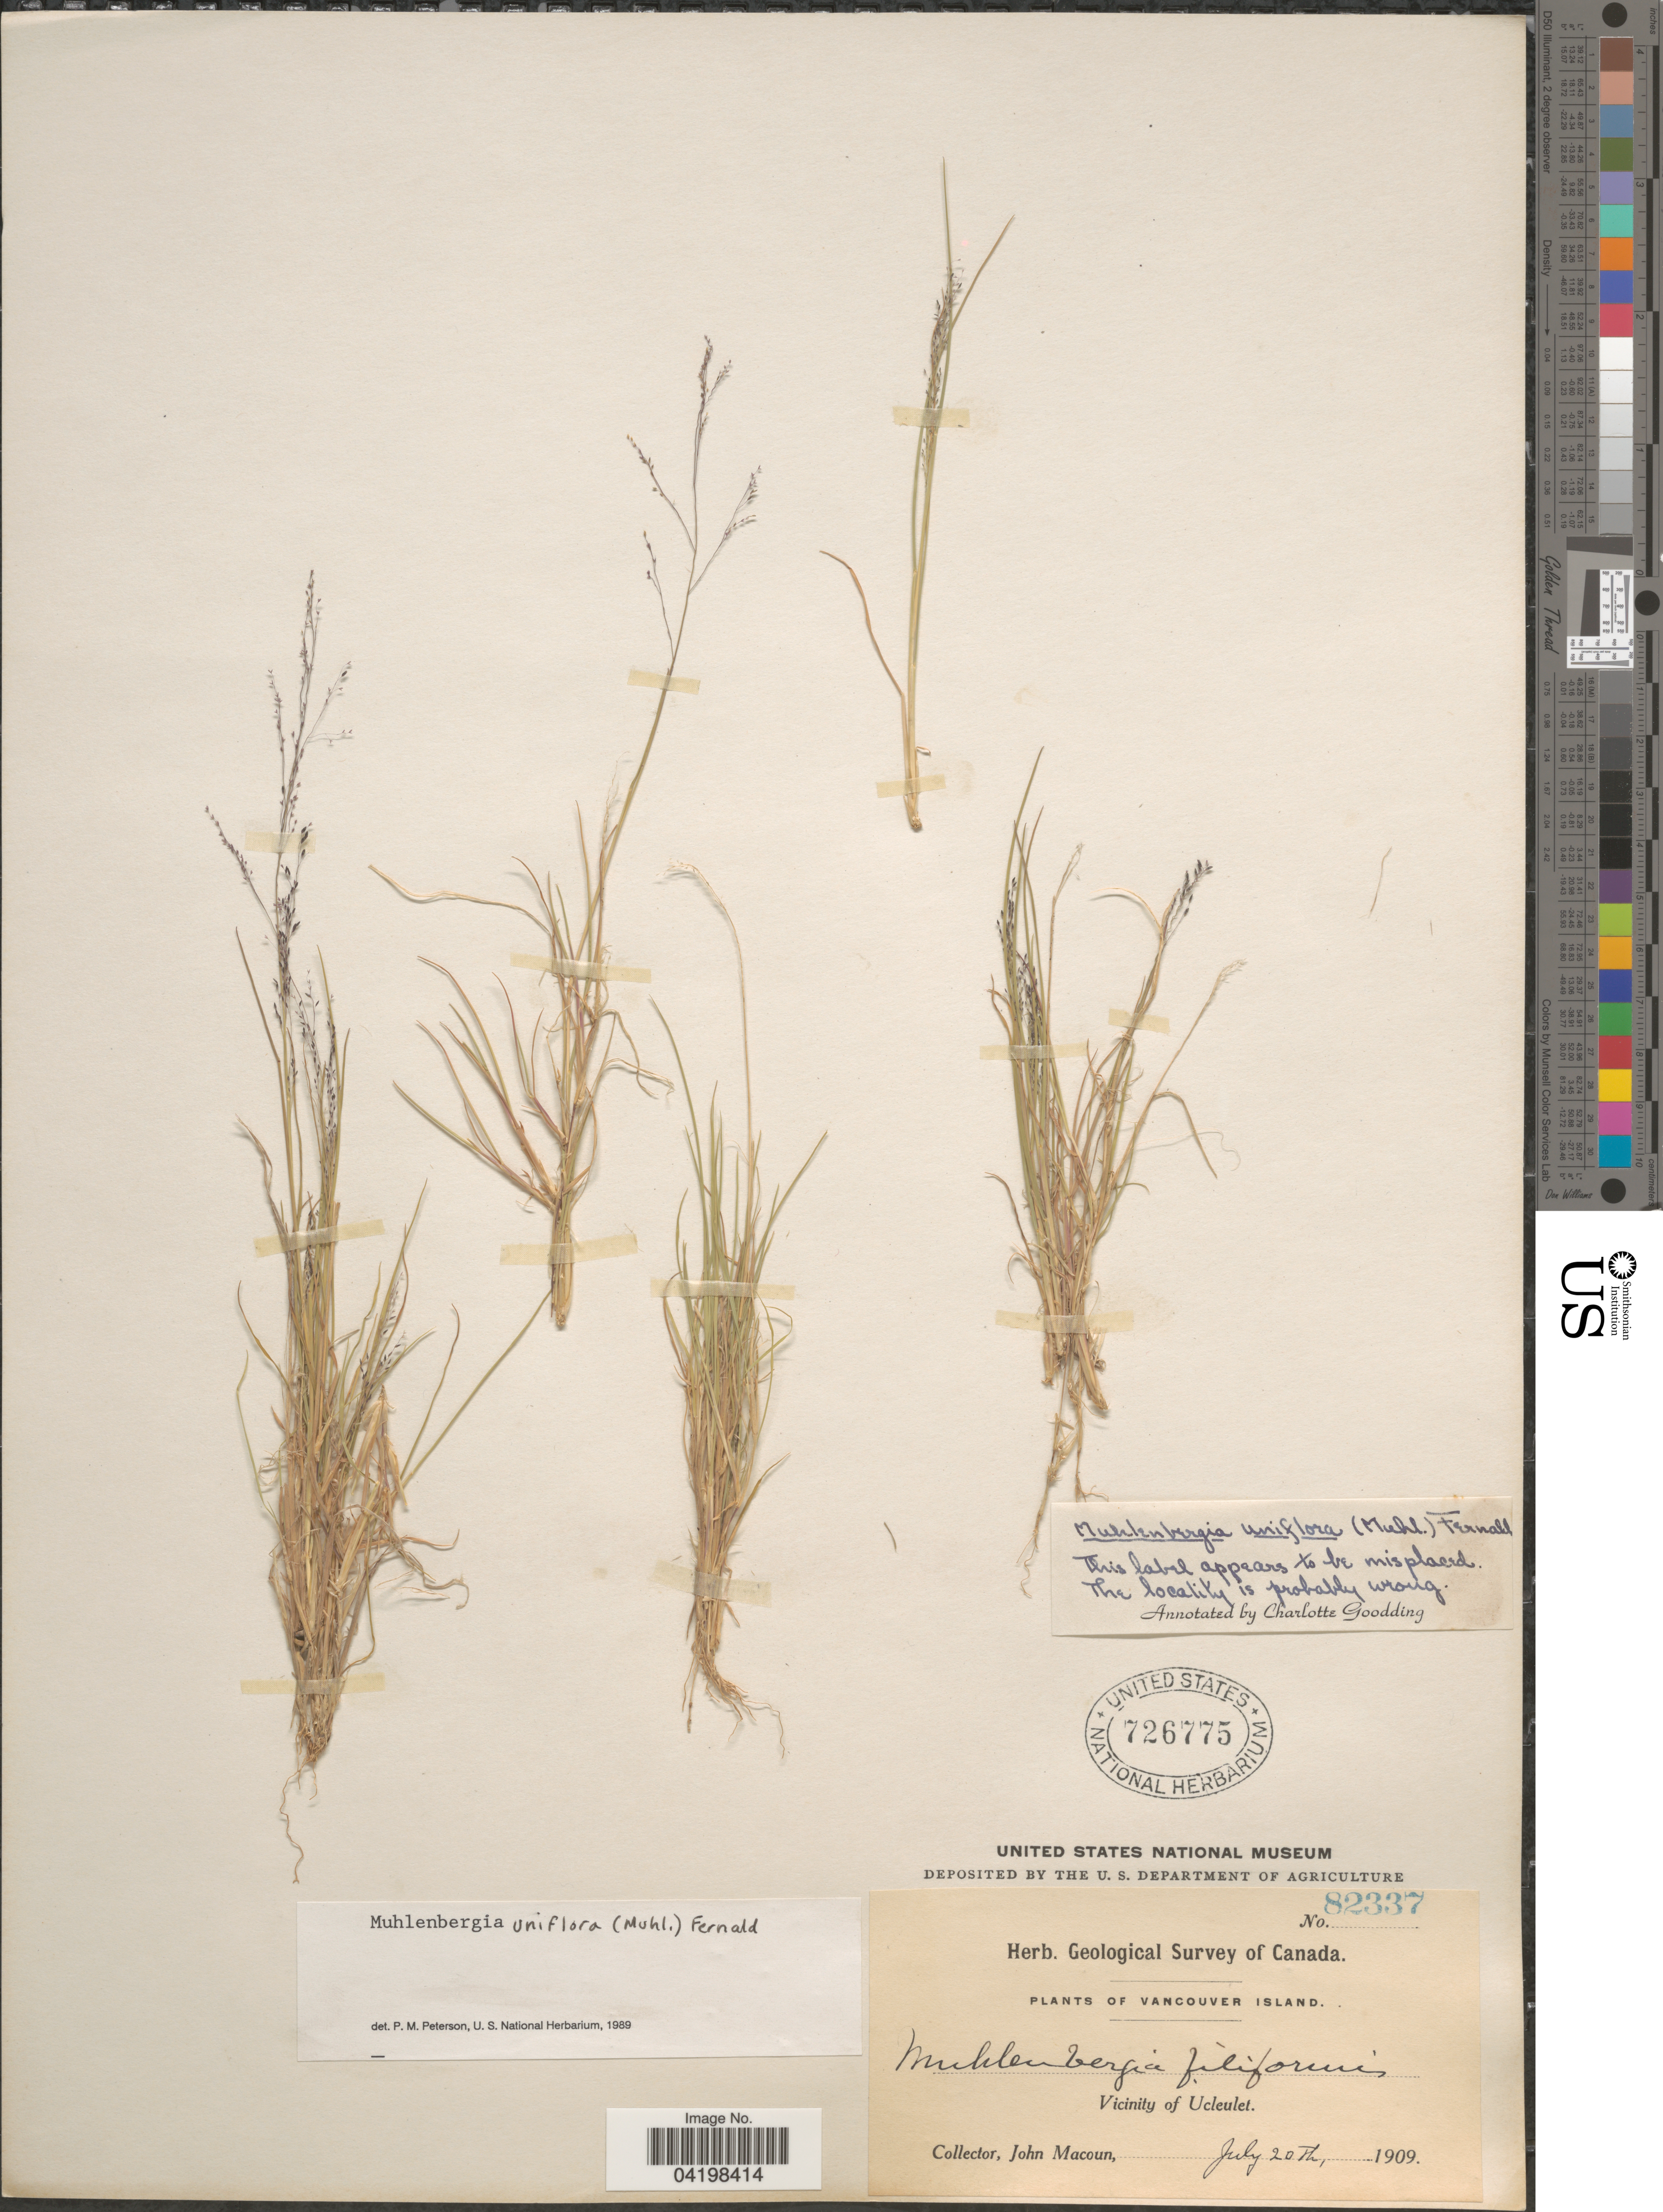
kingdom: Plantae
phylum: Tracheophyta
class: Liliopsida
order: Poales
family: Poaceae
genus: Muhlenbergia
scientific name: Muhlenbergia uniflora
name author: (Muhl.) Fernald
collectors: J. Macoun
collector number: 82337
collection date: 1909-07-20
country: Canada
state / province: British Columbia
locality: Geological Survey of Canada. Vancouver Island. Vicinity of Ucleulet.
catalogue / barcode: US 726775